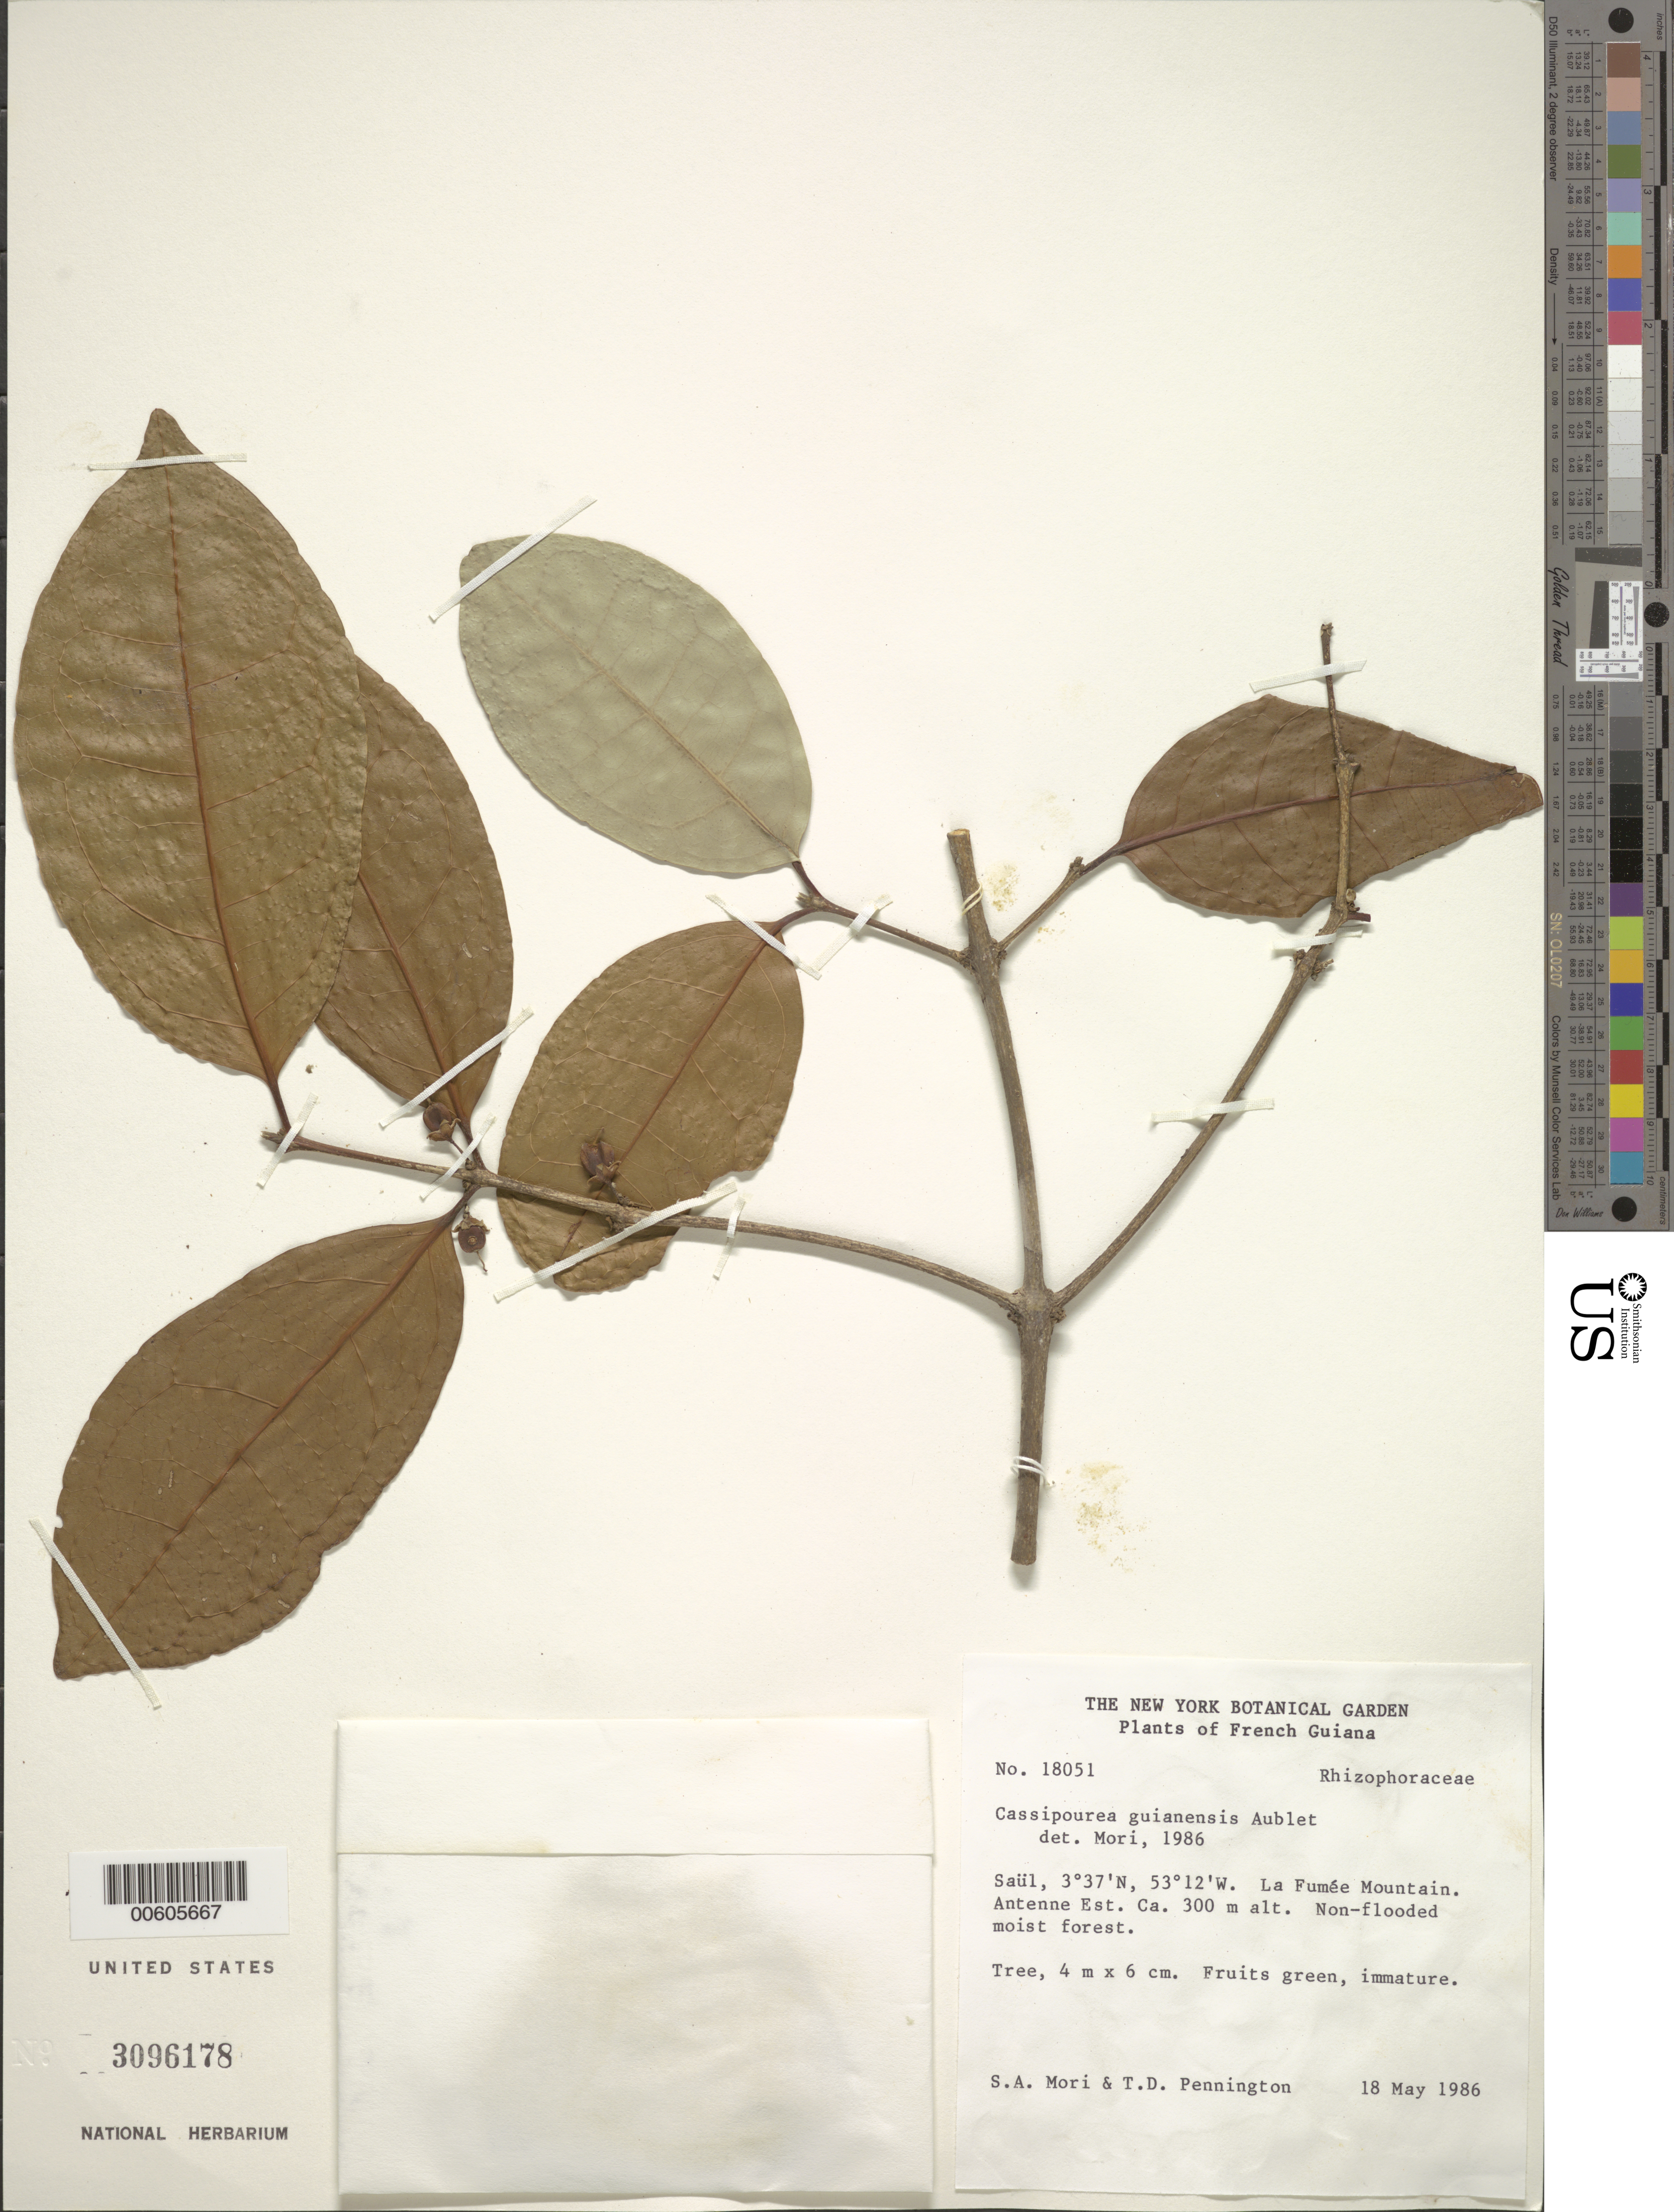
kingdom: Plantae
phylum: Tracheophyta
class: Magnoliopsida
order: Malpighiales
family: Rhizophoraceae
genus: Cassipourea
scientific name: Cassipourea guianensis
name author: Aubl.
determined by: Mori, Scott A.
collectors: S. Mori & T. D. Pennington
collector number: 18051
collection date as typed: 18-May-86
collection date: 1986-05-18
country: French Guiana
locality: Saül, La Fumée Mountain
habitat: Non-flooded moist forest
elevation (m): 300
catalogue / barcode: US 3096178